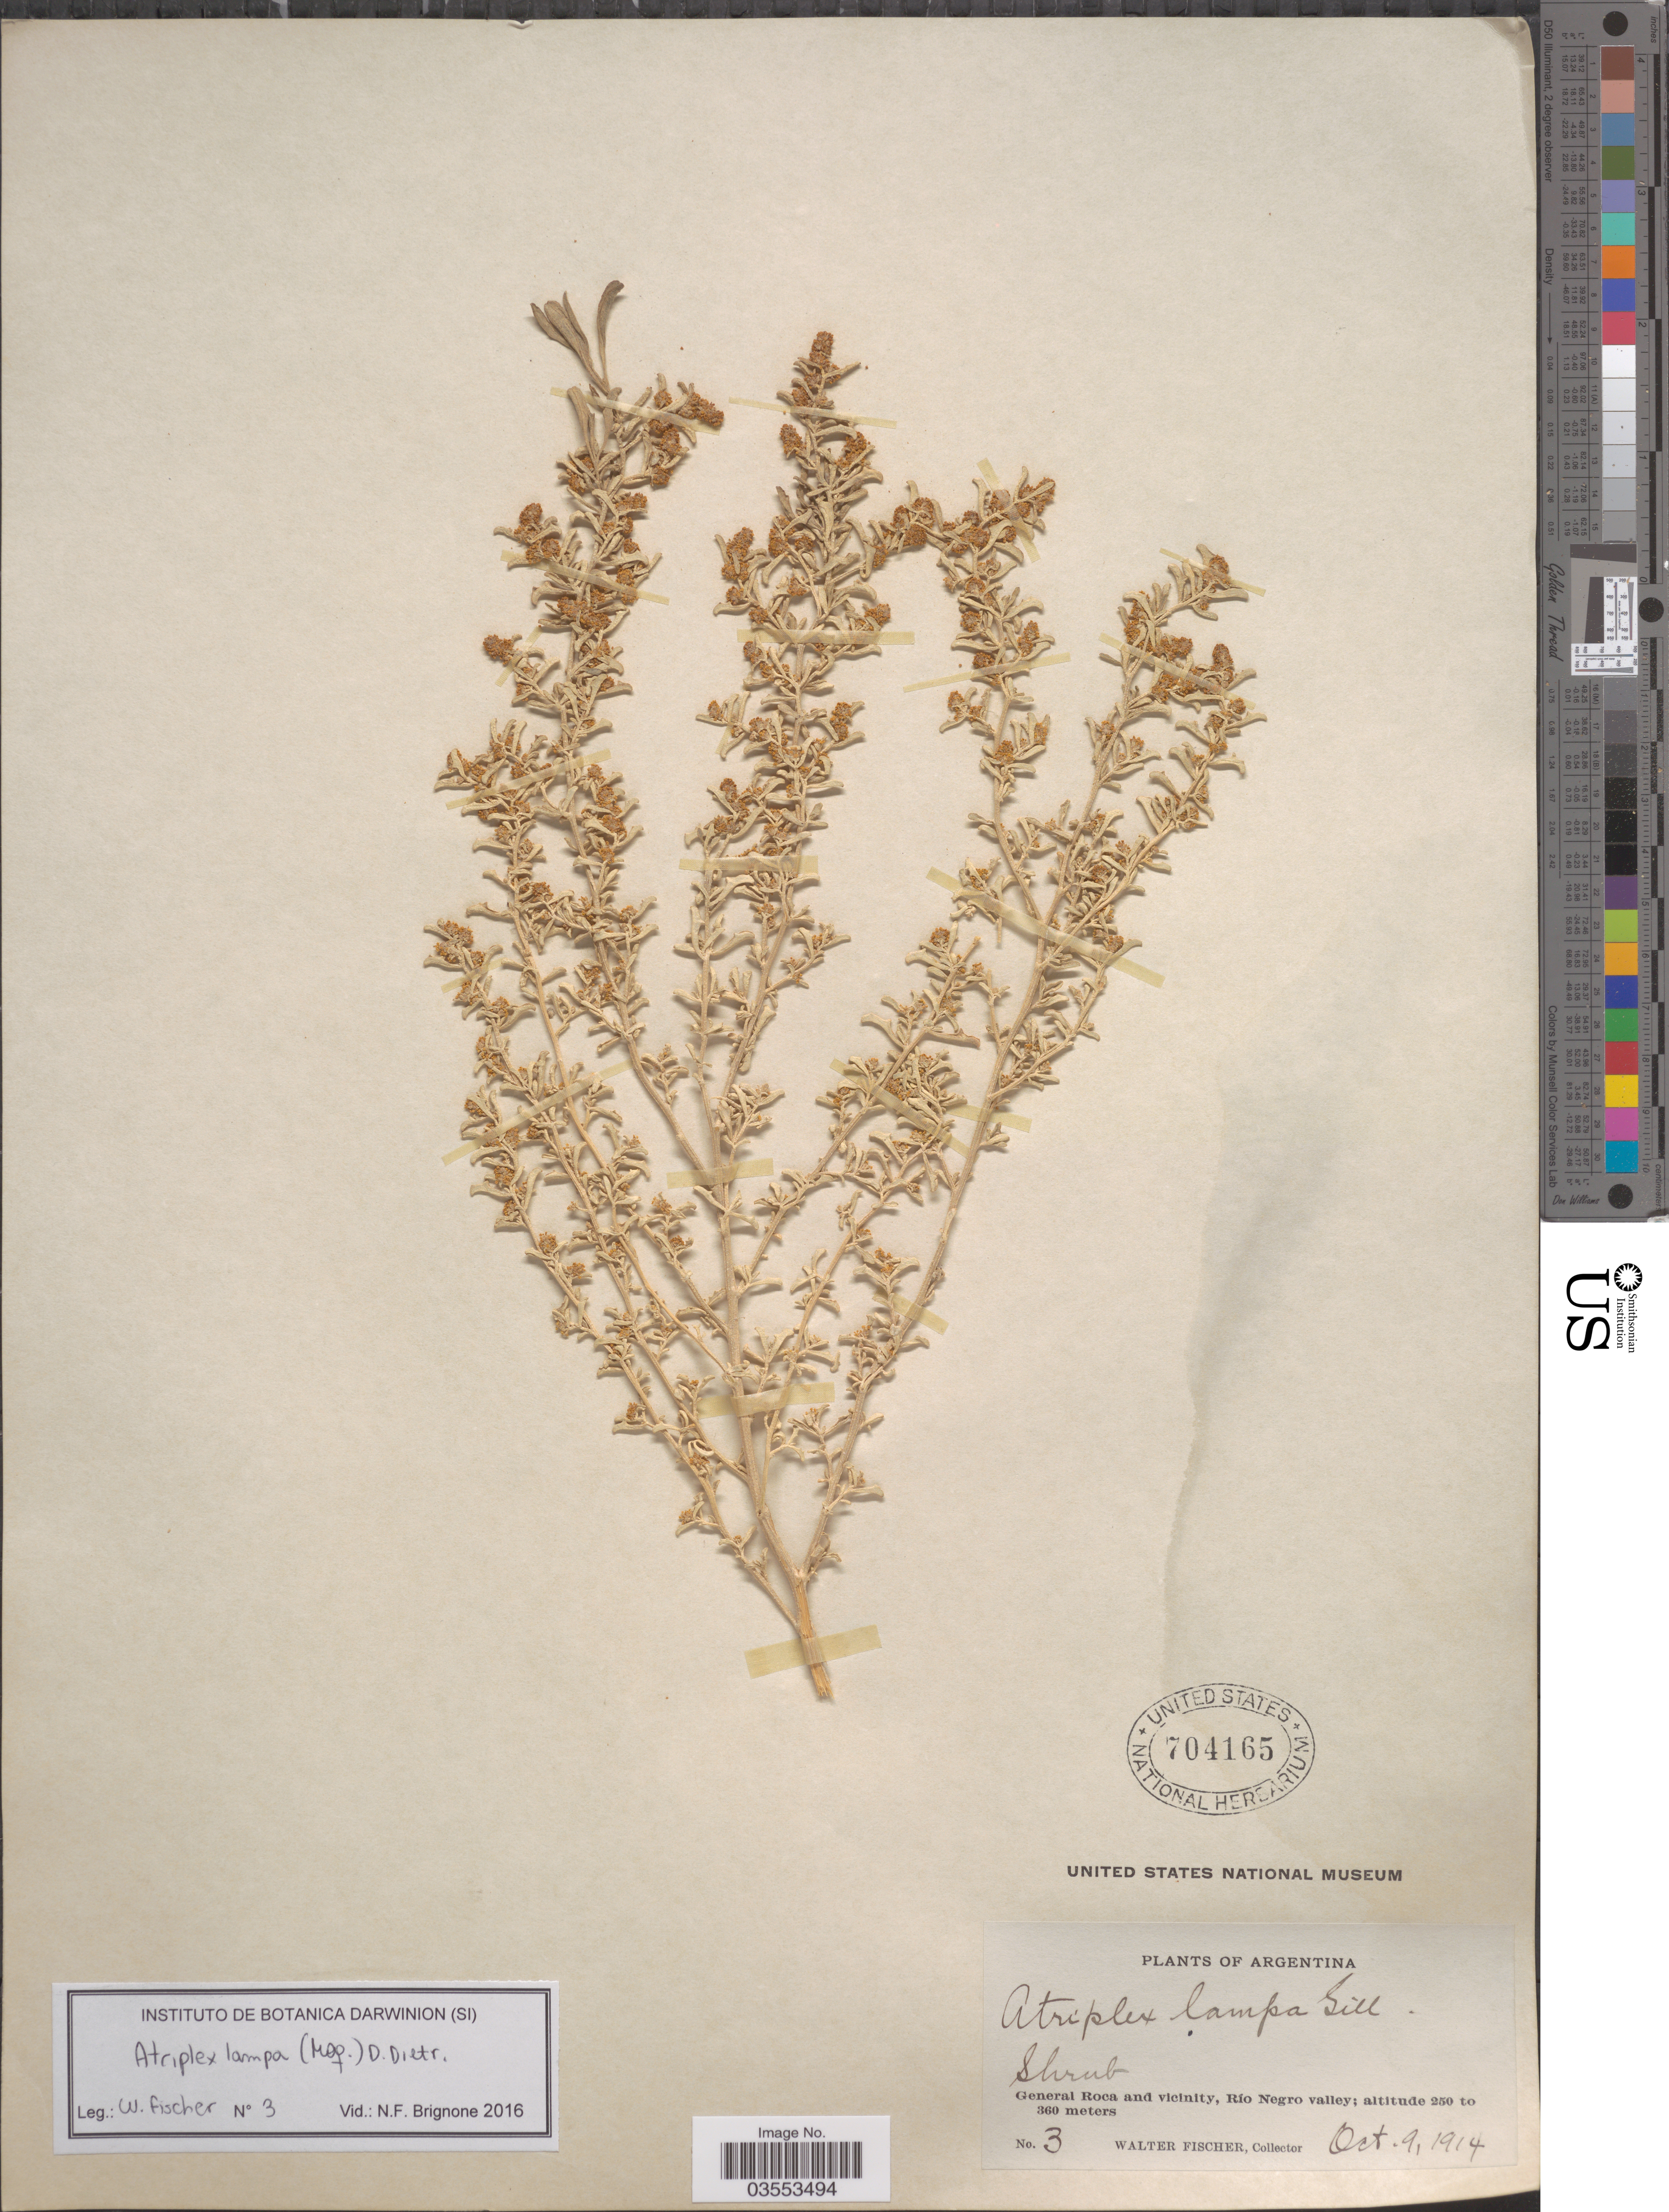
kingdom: Plantae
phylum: Tracheophyta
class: Magnoliopsida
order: Caryophyllales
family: Amaranthaceae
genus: Atriplex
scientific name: Atriplex lampa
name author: (Moq.) Gillies ex D. Dietr.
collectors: W. Fischer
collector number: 3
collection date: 1914-10-09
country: Argentina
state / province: Rio Negro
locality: General Roca and vicinity, Río Negro valley.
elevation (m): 250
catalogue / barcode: US 704165